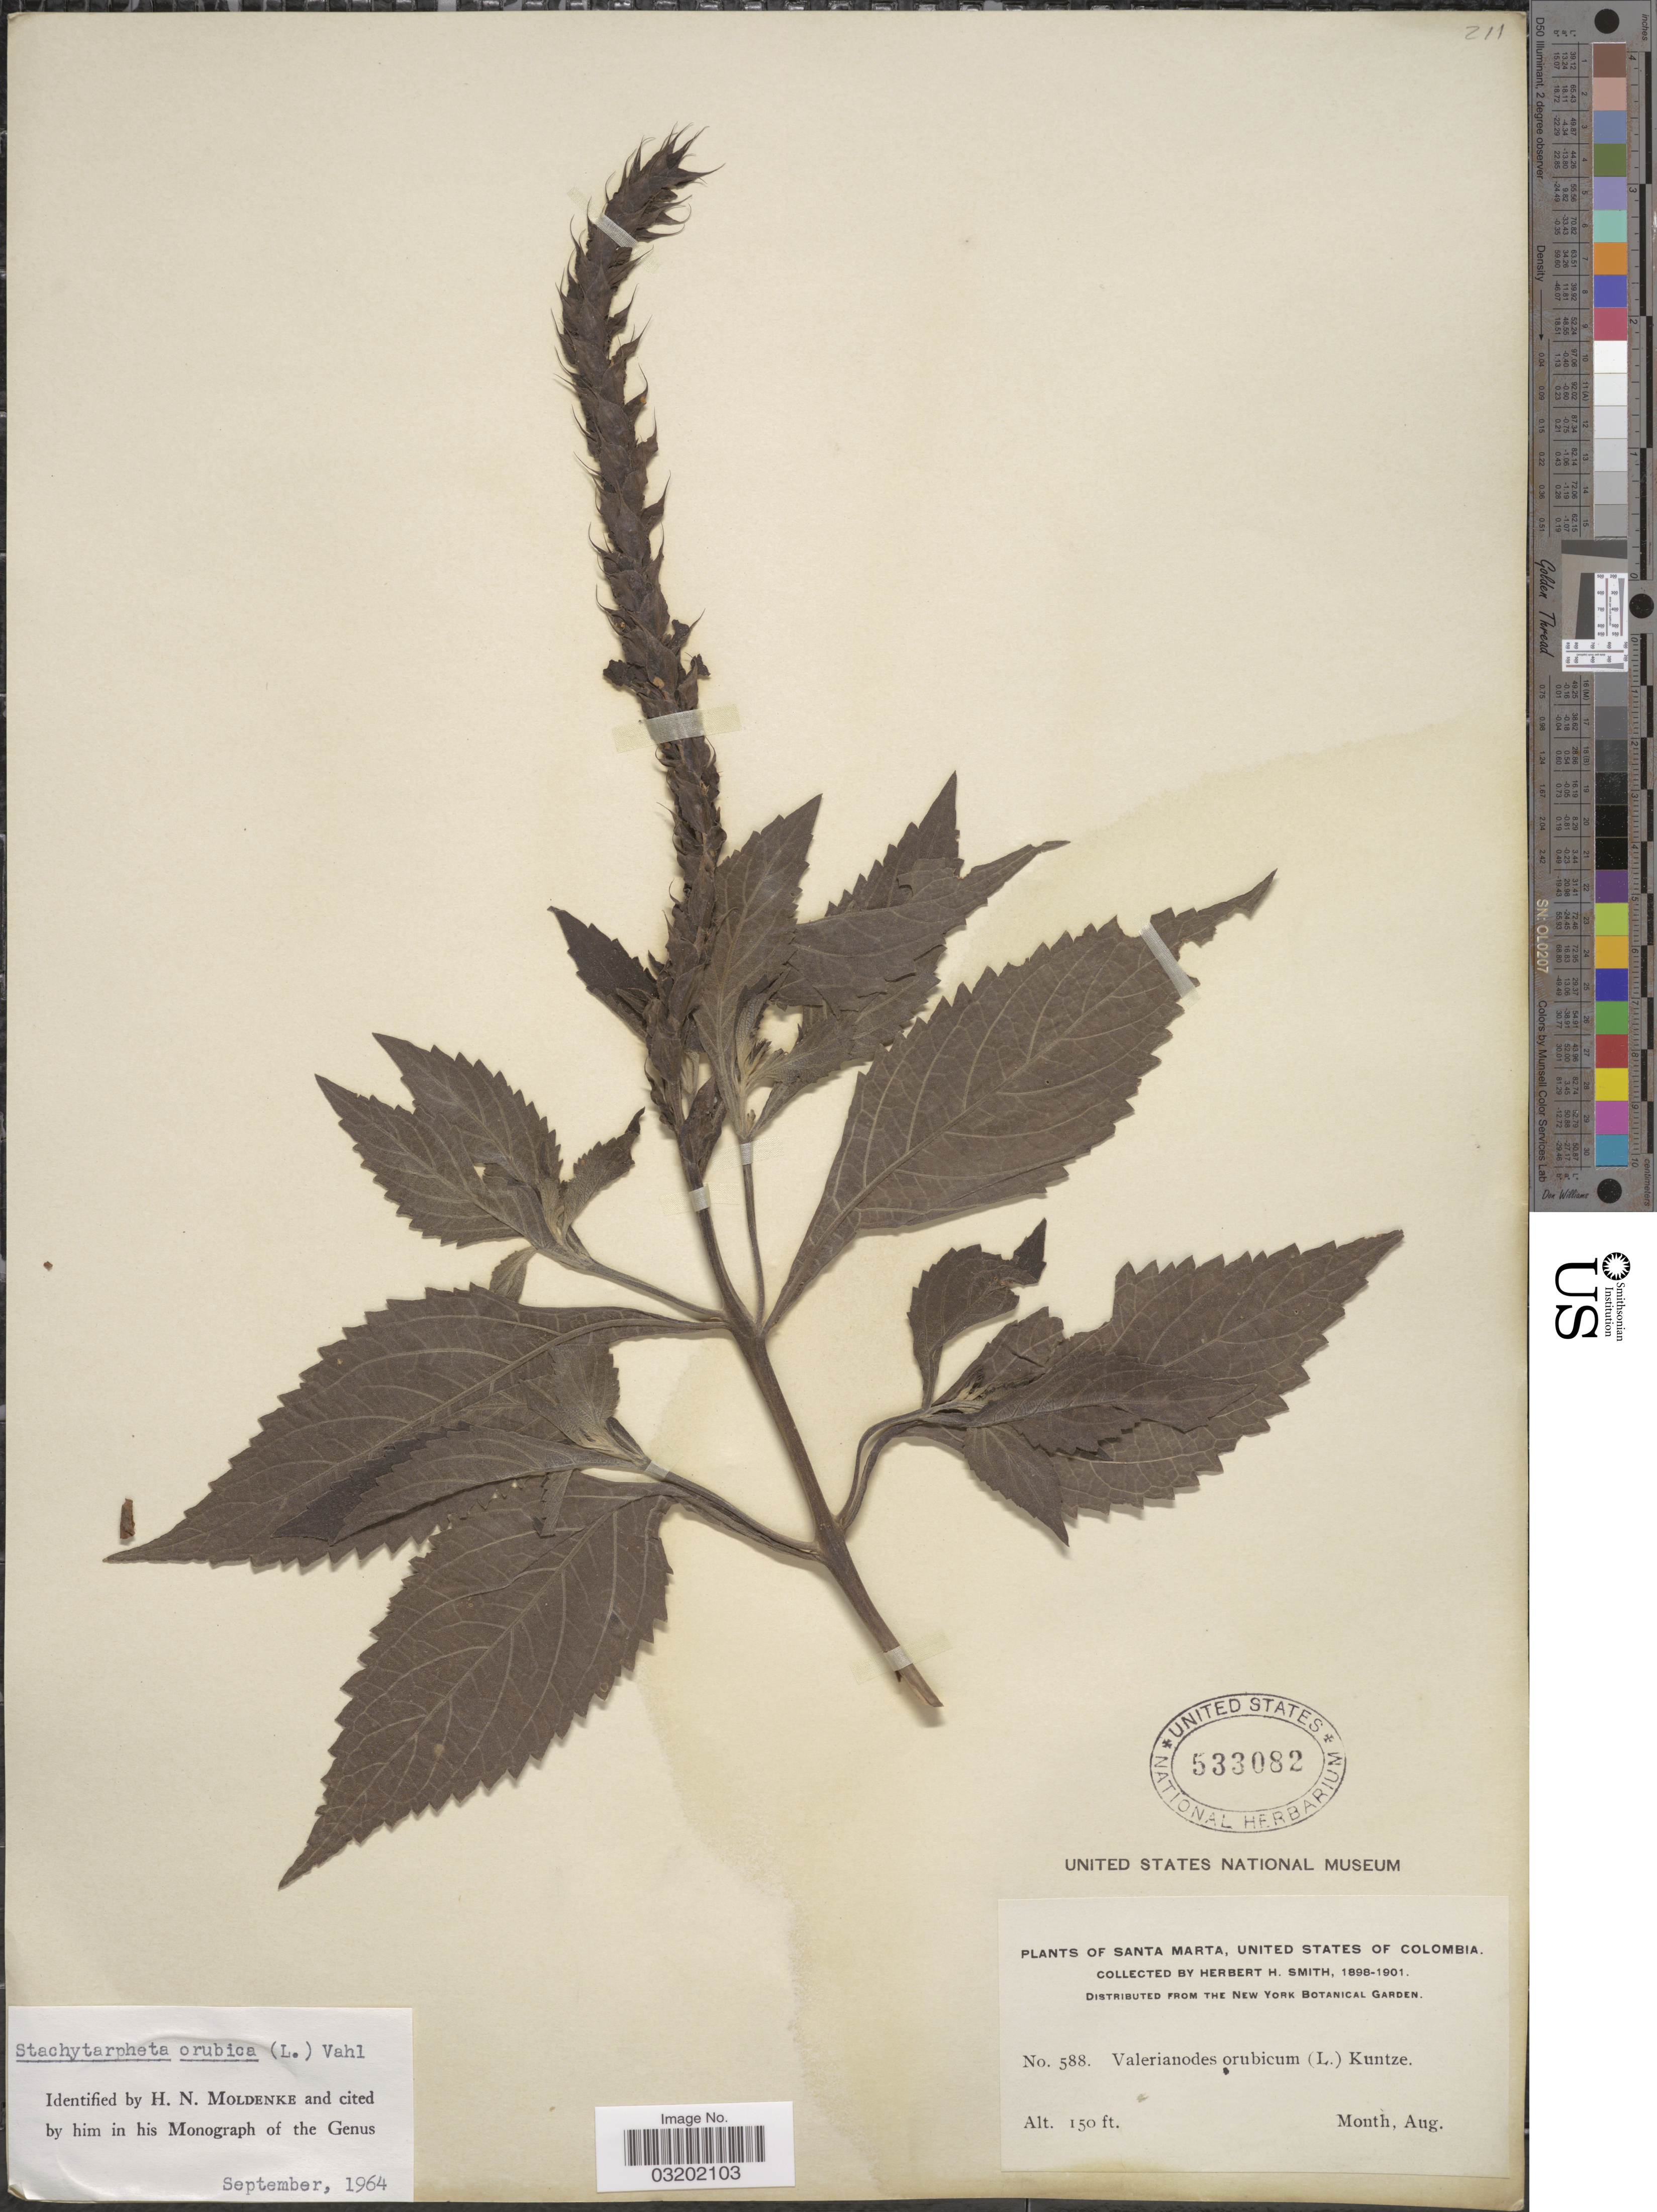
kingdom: Plantae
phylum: Tracheophyta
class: Magnoliopsida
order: Lamiales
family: Verbenaceae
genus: Stachytarpheta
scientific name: Stachytarpheta orubica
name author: (L.) Vahl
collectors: Herbert H. Smith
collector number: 588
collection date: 1898-08/1901-08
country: Colombia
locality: Santa Marta, United States of Colombia.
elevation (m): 46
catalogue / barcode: US 533082